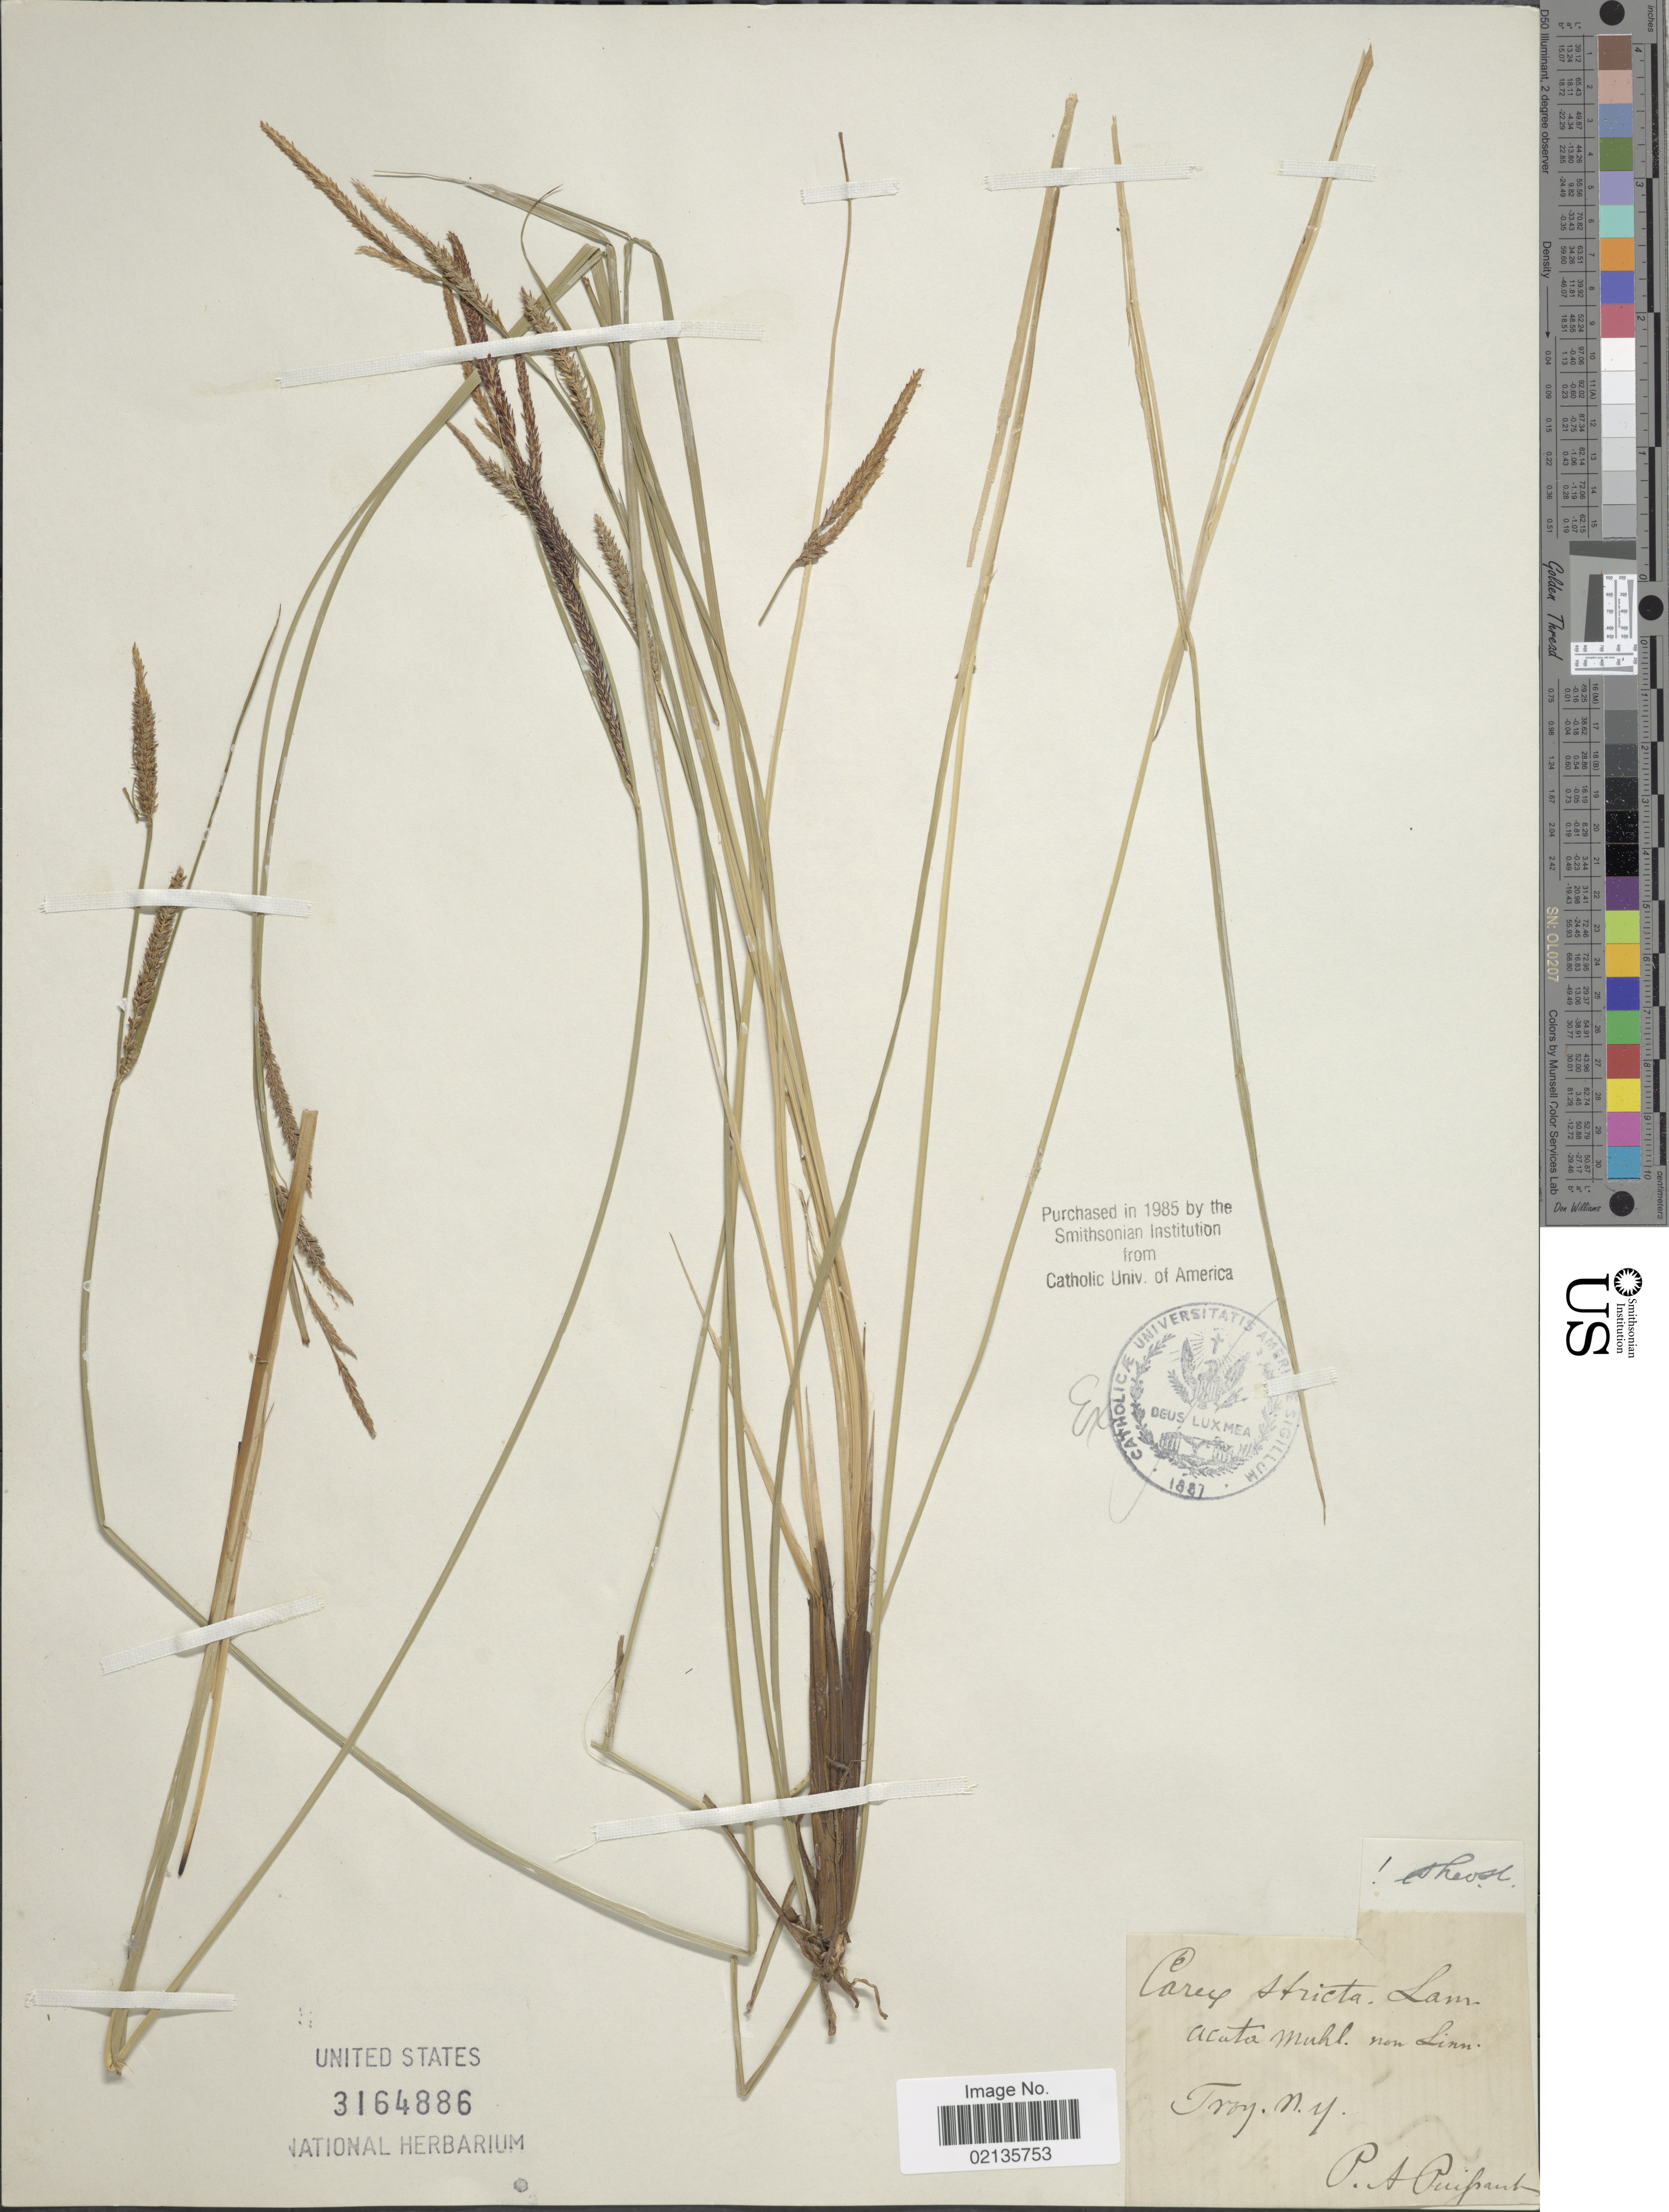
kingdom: Plantae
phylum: Tracheophyta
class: Liliopsida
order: Poales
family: Cyperaceae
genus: Carex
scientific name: Carex stricta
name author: Lam.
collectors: P. Puissant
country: United States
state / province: New York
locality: Troy, N.Y.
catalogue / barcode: US 3164886